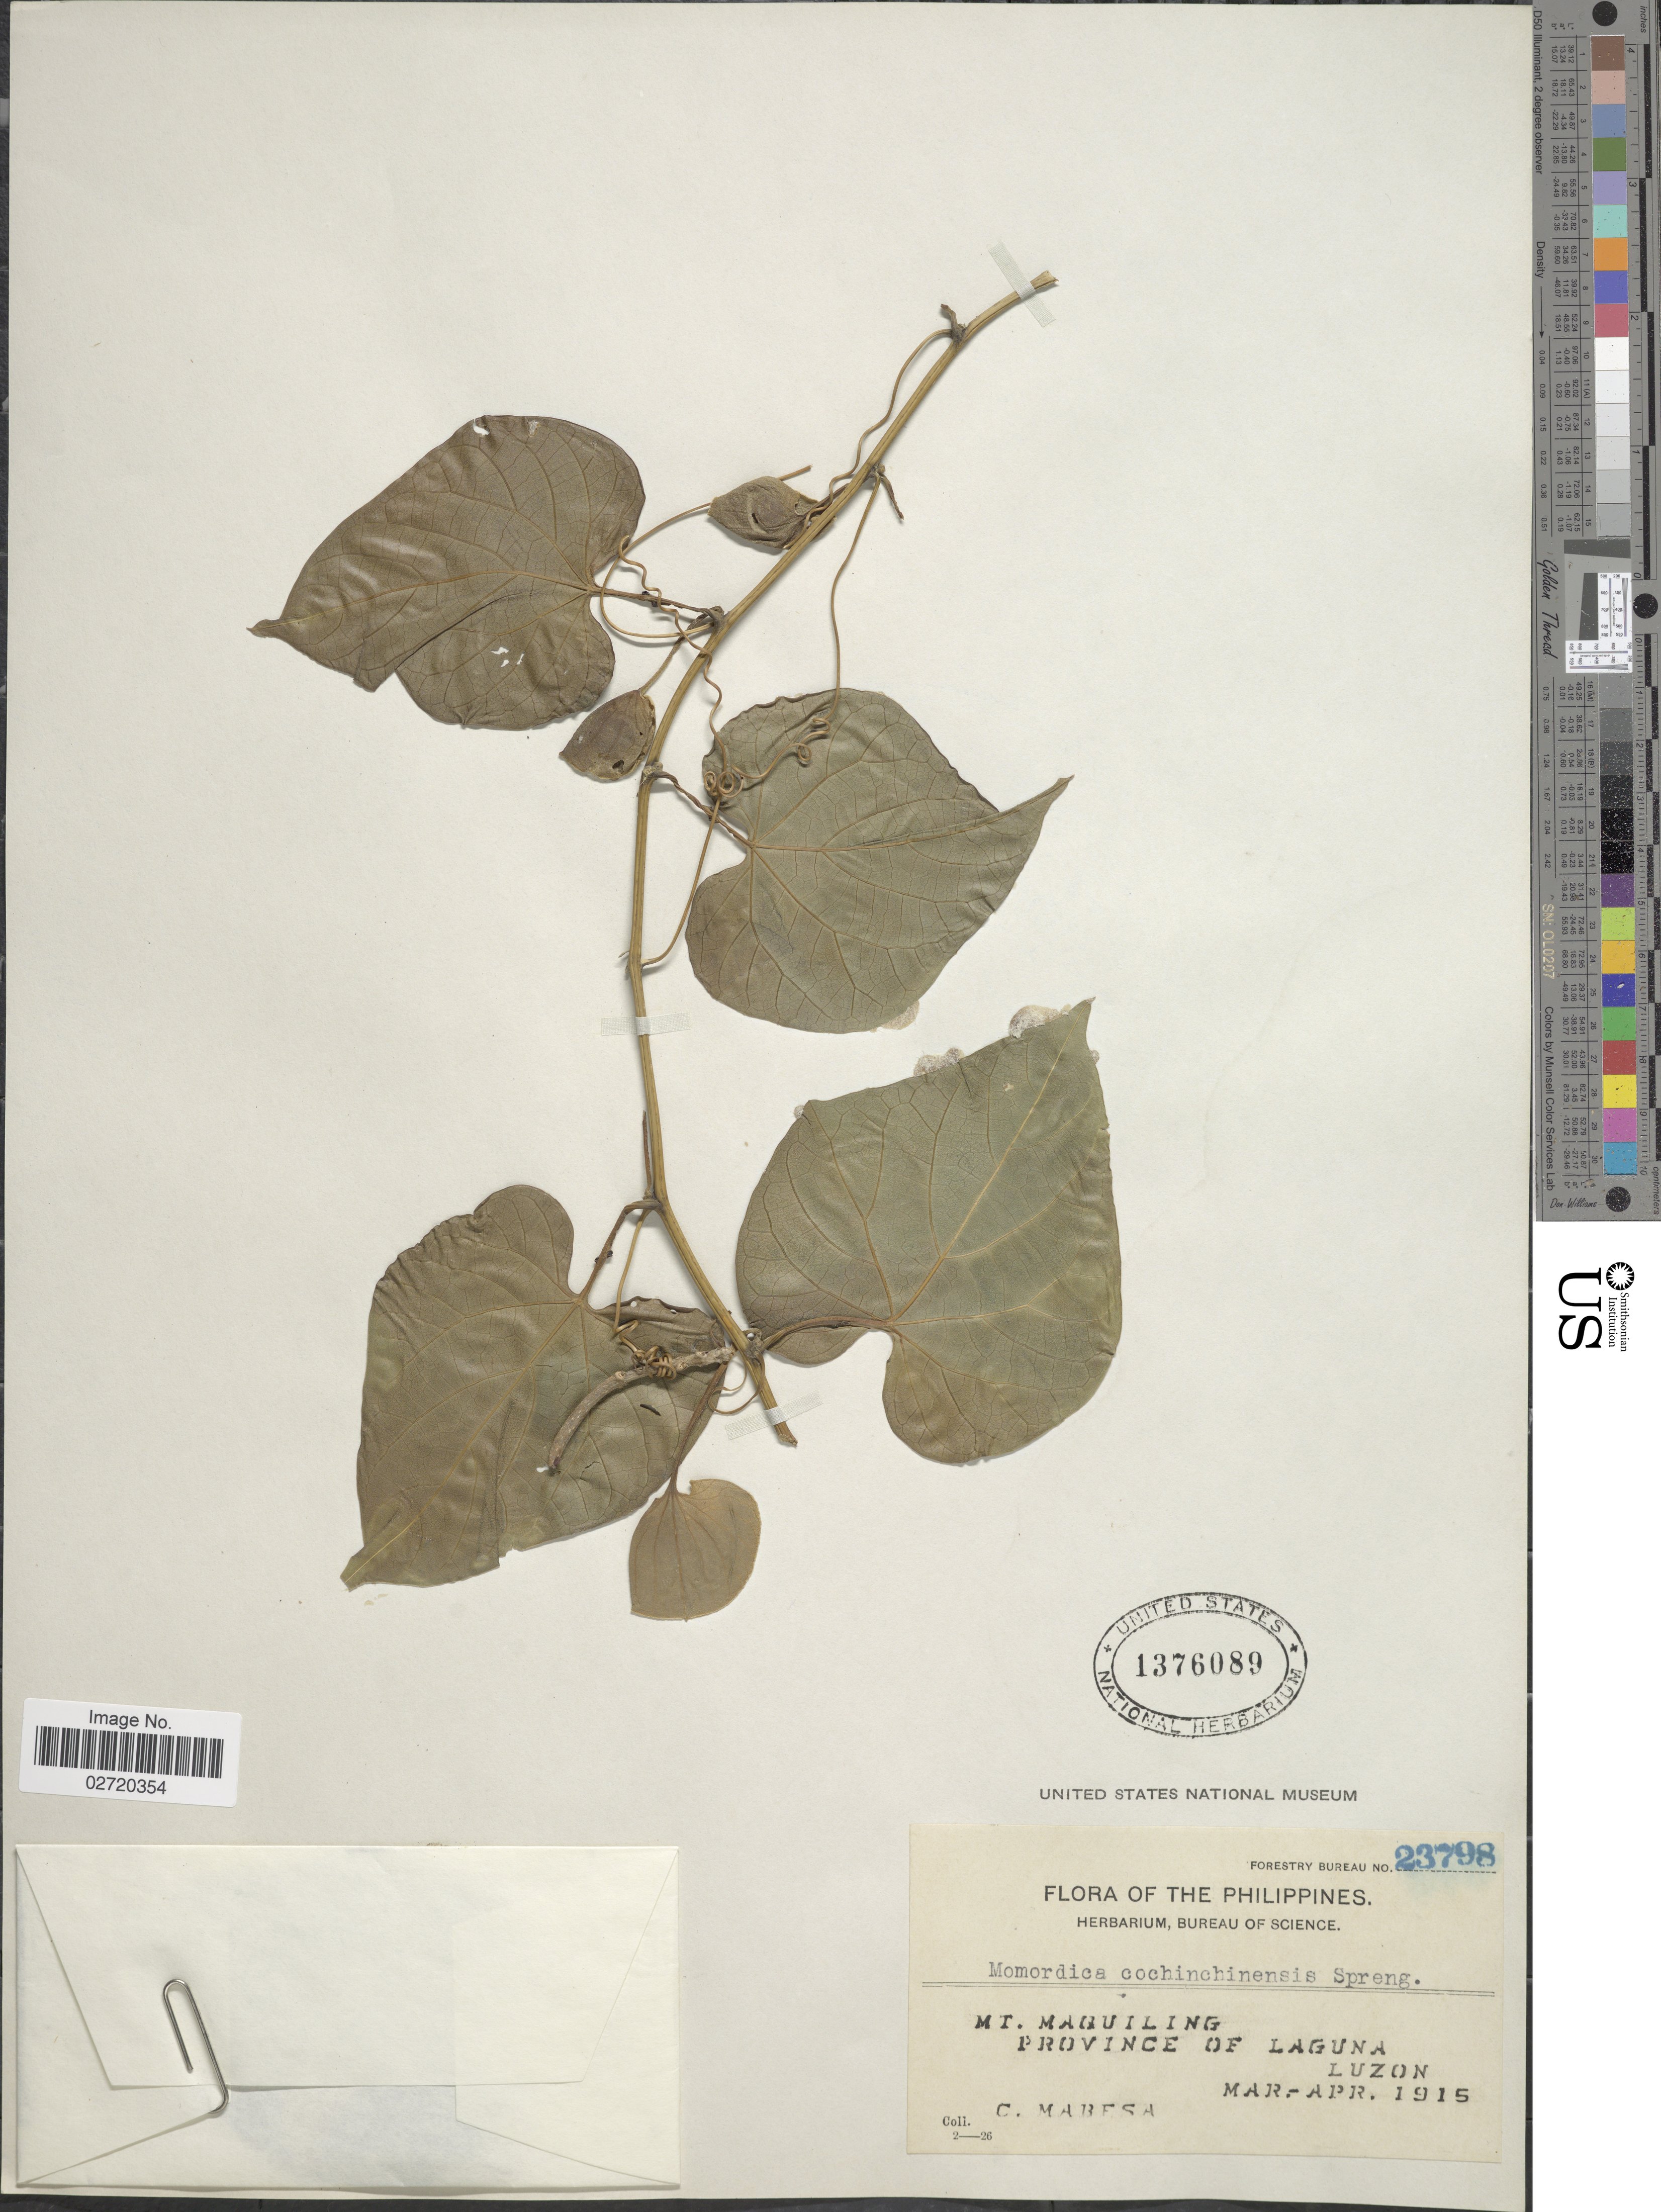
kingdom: Plantae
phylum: Tracheophyta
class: Magnoliopsida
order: Cucurbitales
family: Cucurbitaceae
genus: Momordica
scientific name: Momordica cochinchinensis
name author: (Lour.) Spreng.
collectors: C. Mabesa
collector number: Forestry Bureau 23798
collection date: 1915-03/1915-04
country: Philippines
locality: Mt. Maquiling, Province of Laguna, Luzon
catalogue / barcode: US 1376089